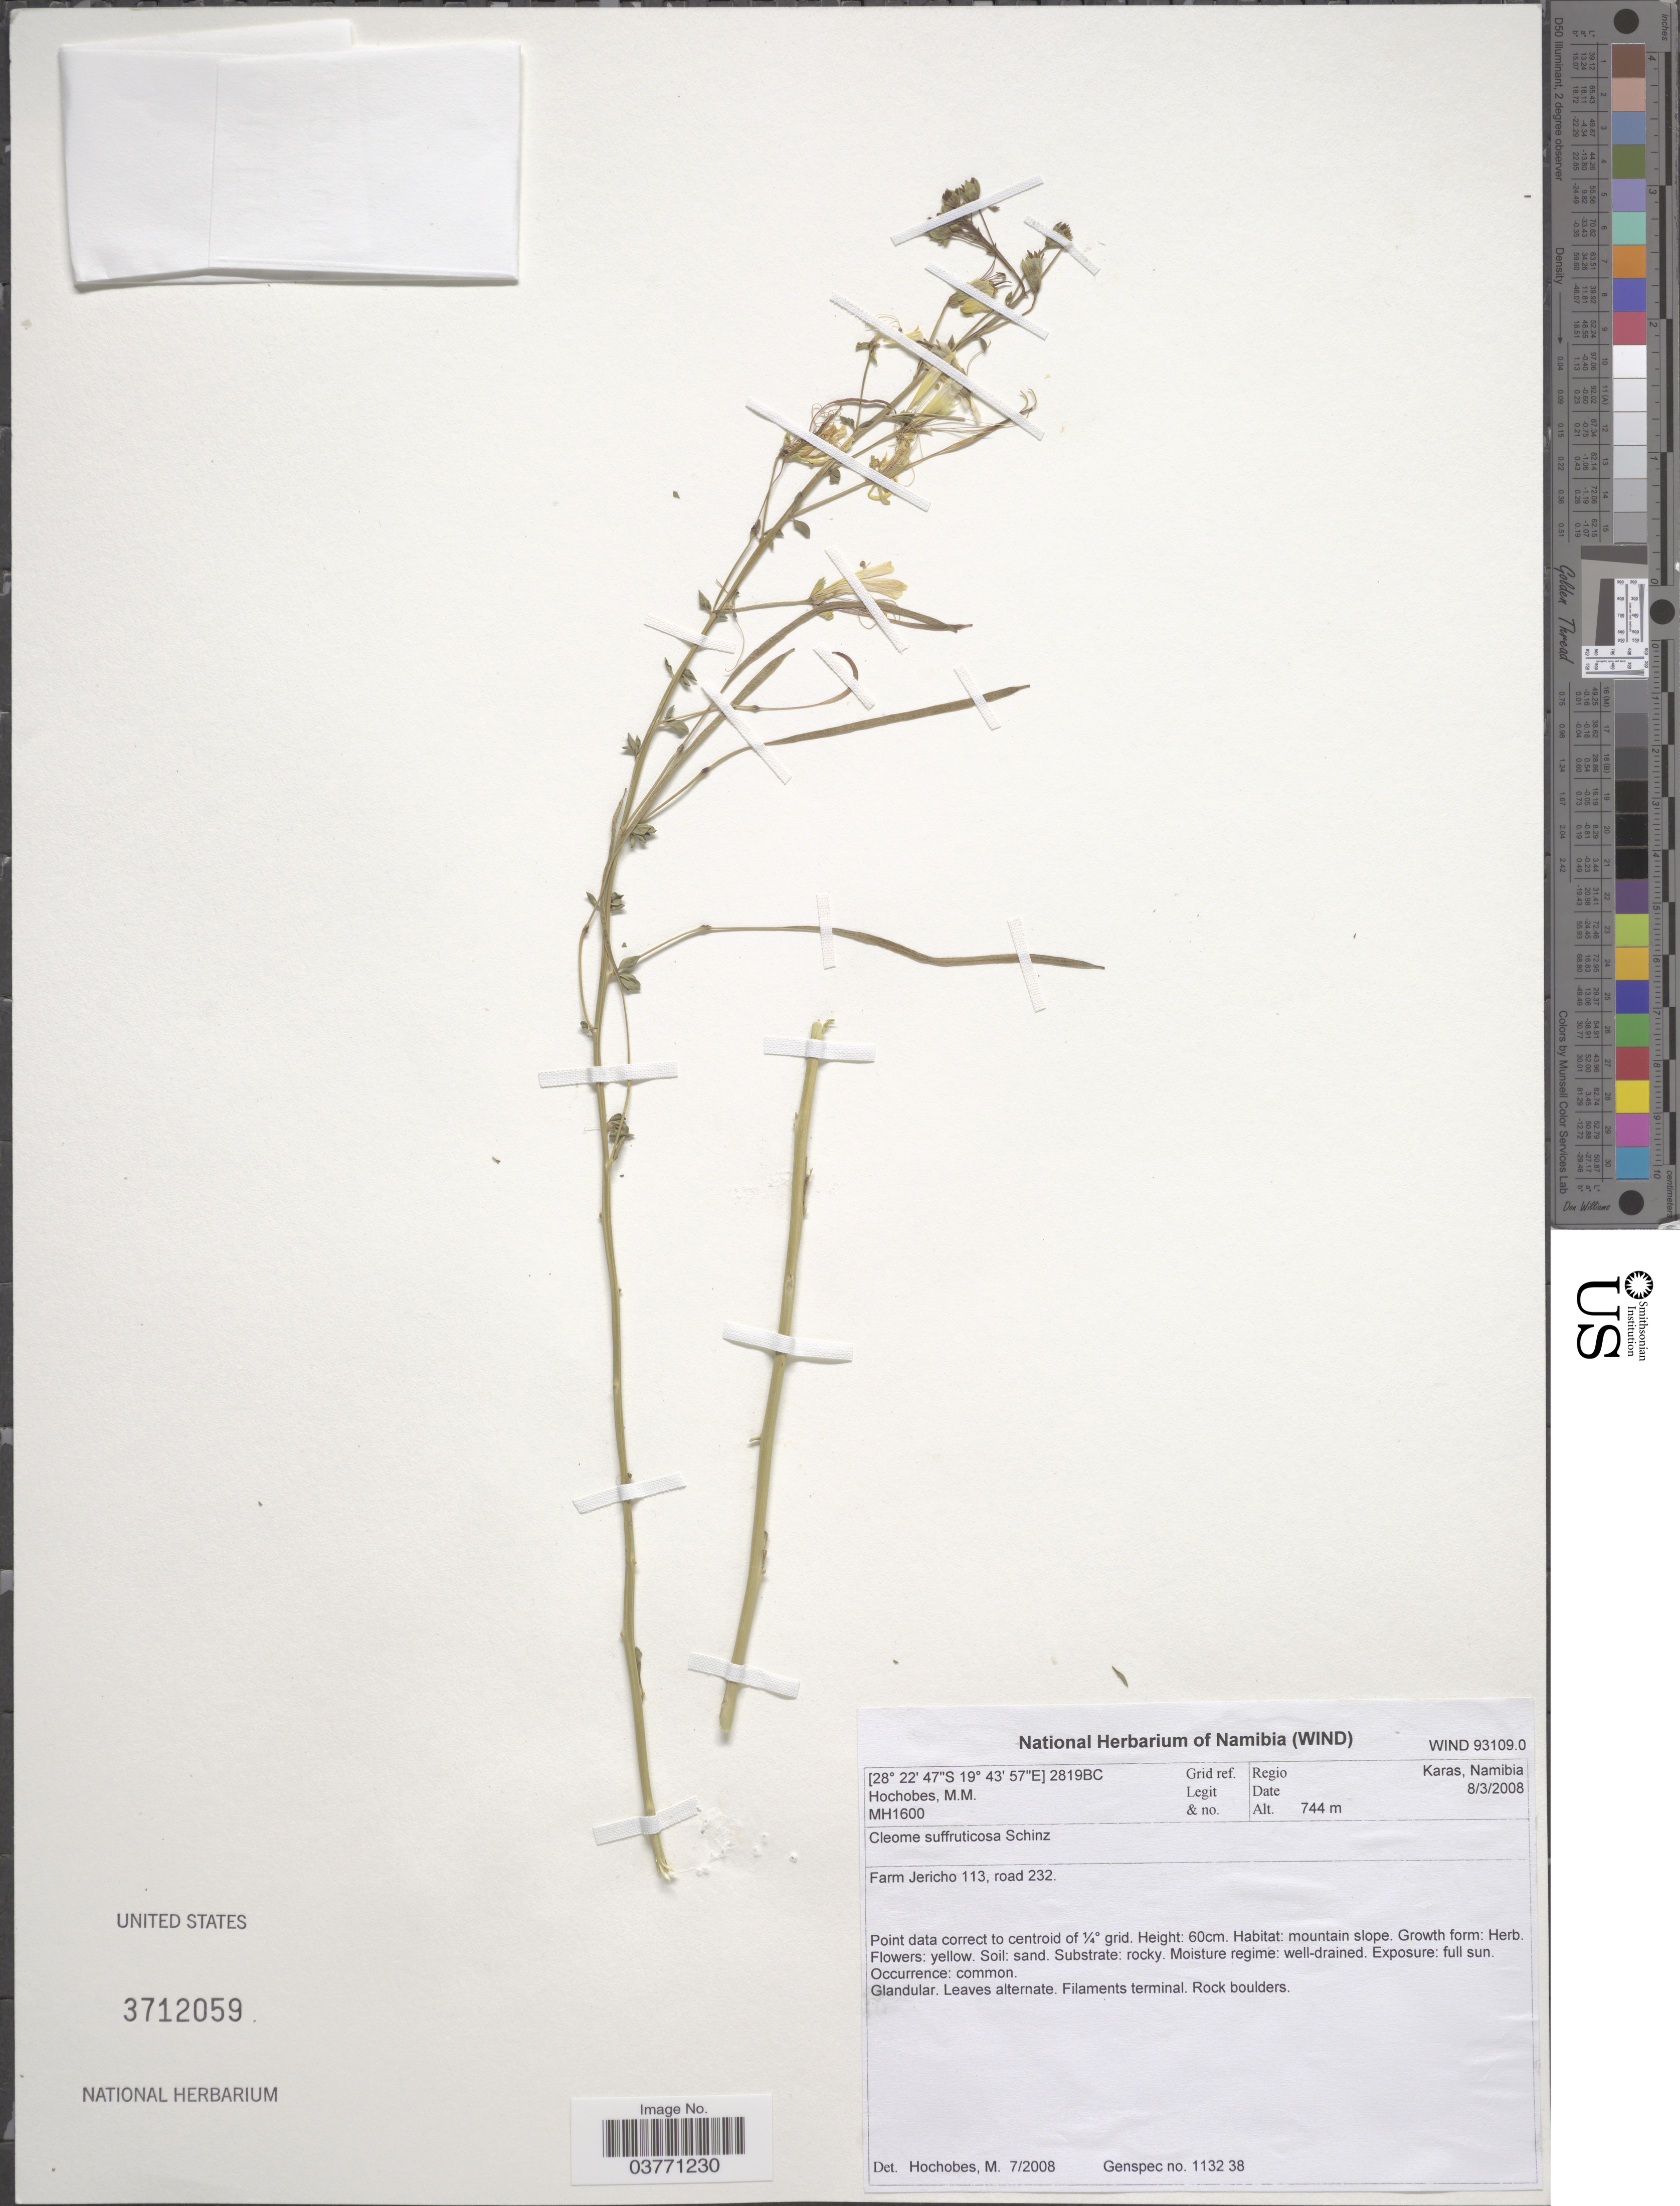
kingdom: Plantae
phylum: Tracheophyta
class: Magnoliopsida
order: Brassicales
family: Cleomaceae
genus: Kersia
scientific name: Kersia suffruticosa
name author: (Schinz) Roalson & J.C. Hall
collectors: M. Hochobes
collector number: MH1600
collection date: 2008-03-08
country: Namibia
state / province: Karas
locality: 2819BC Grid ref. Regio Karas. Farm Jericho 113, road 232.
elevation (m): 744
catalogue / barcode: US 3712059